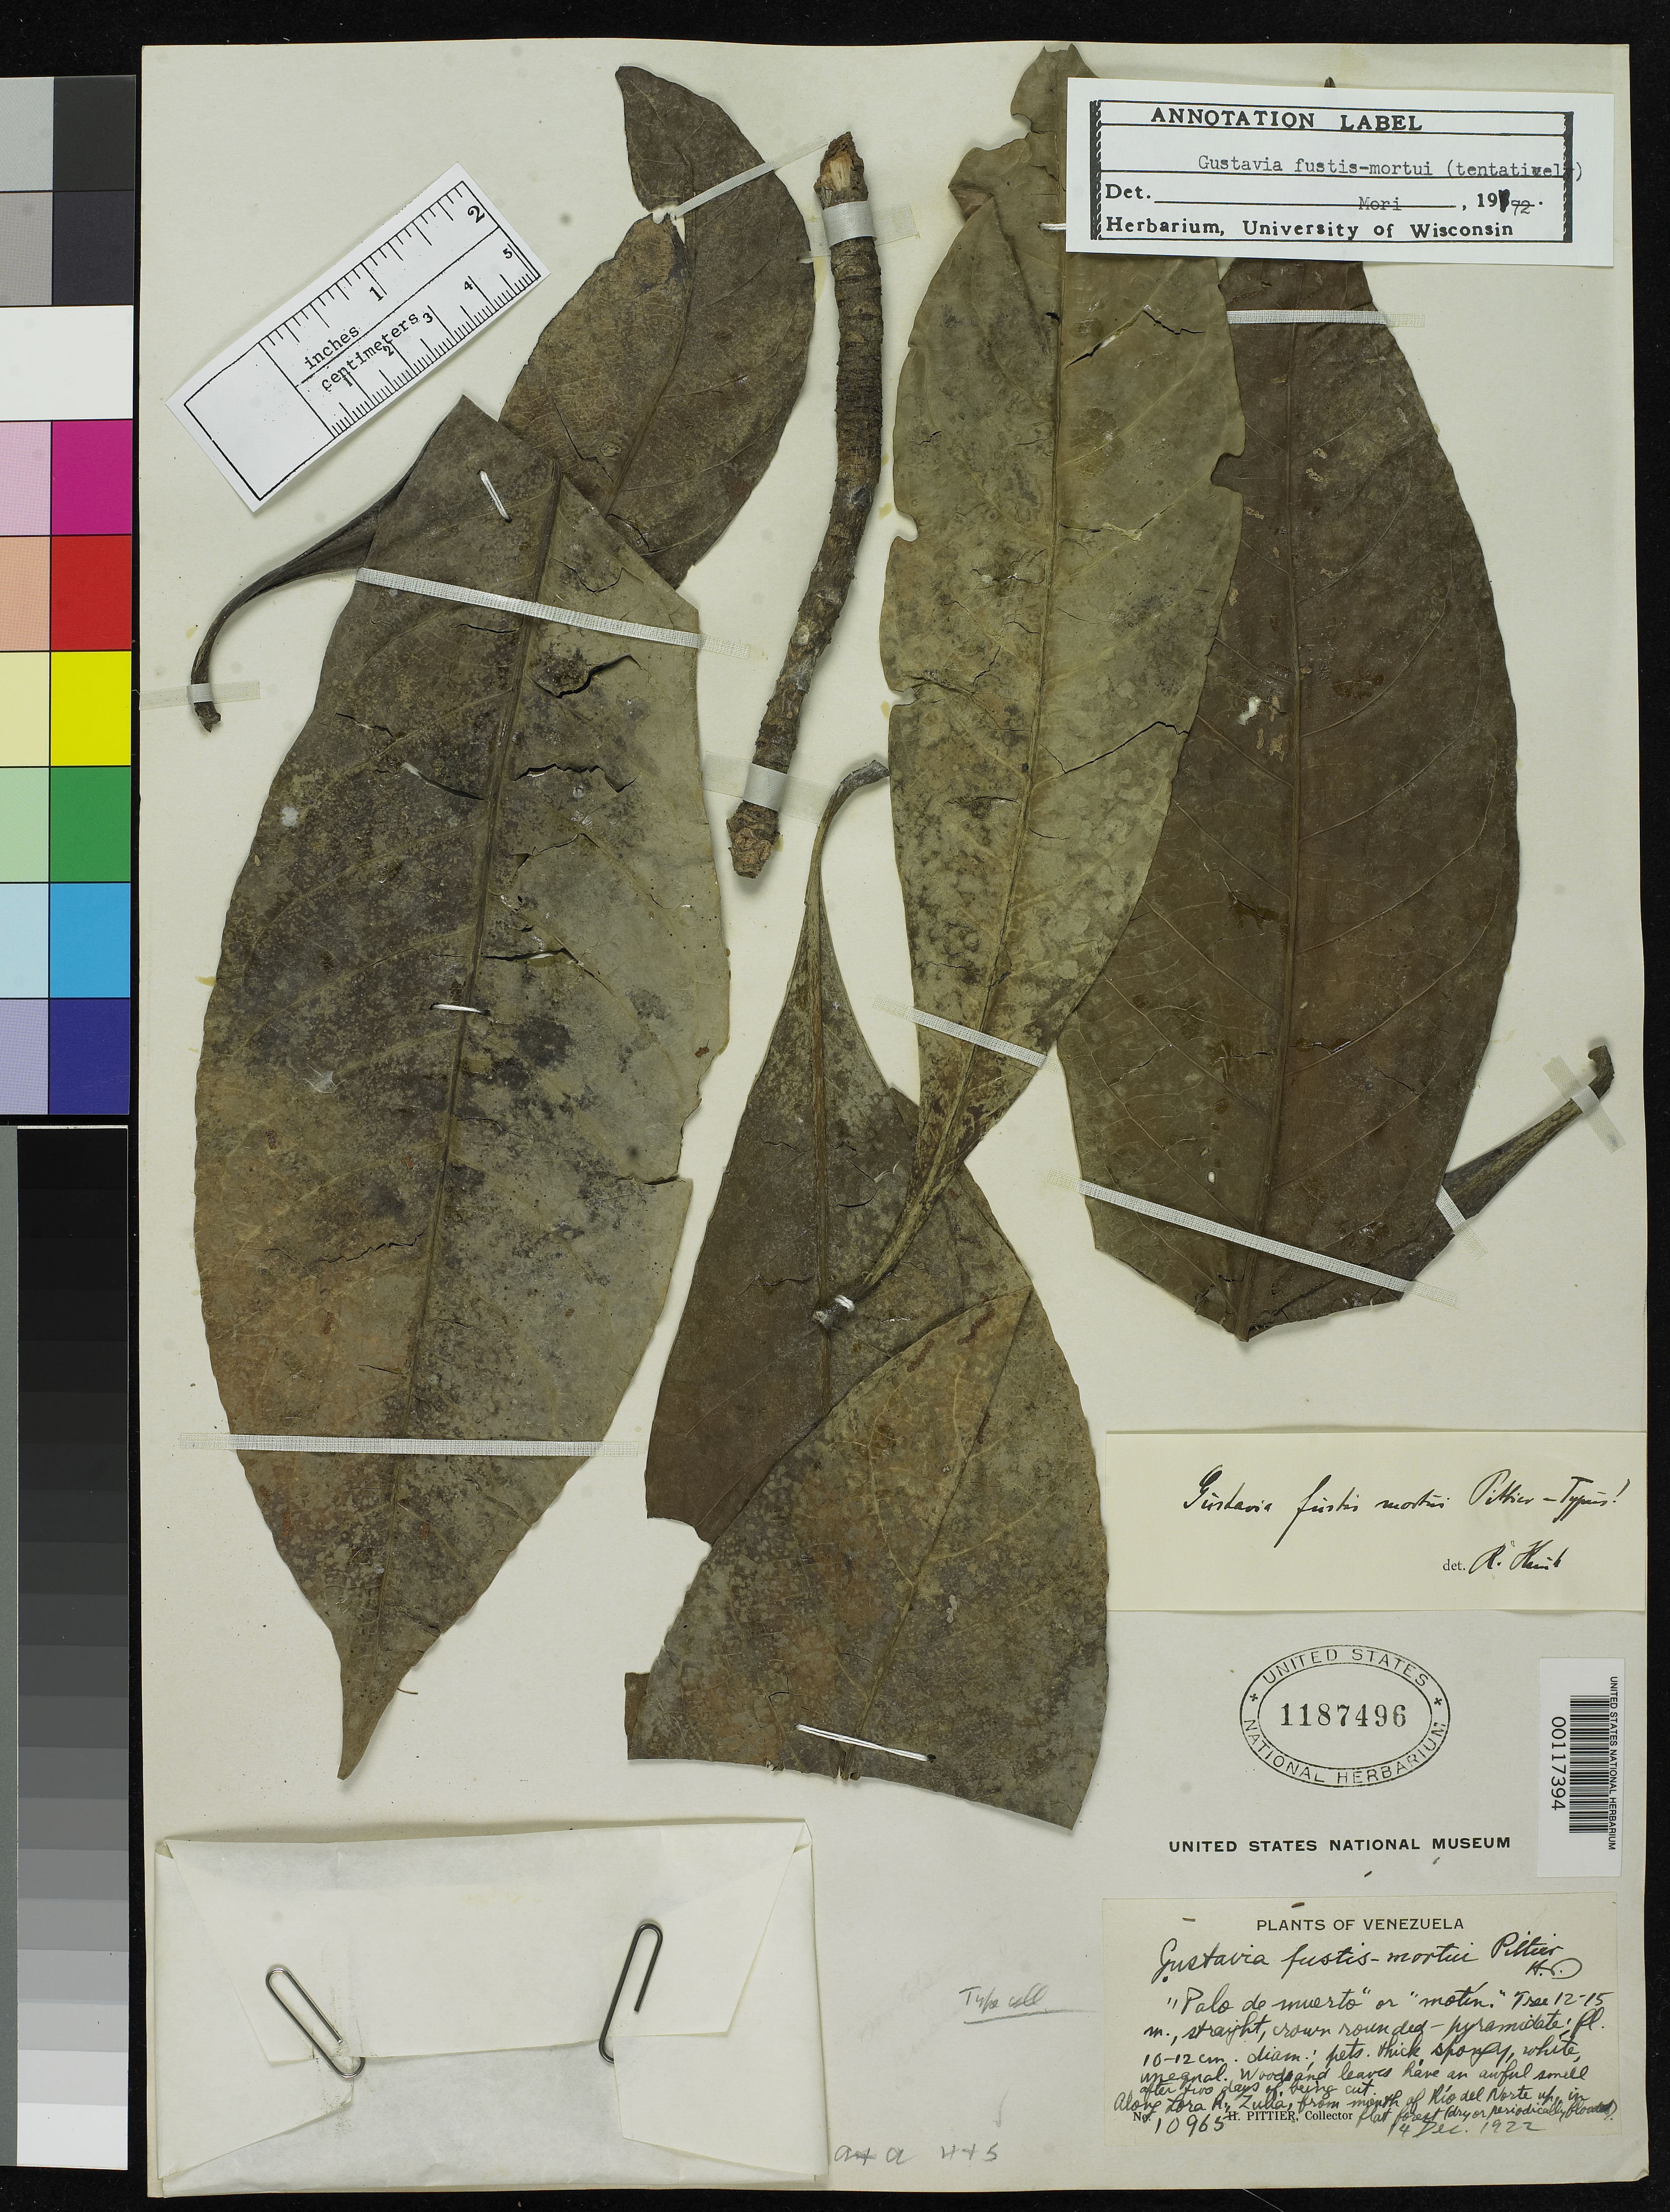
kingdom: Plantae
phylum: Tracheophyta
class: Magnoliopsida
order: Ericales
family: Lecythidaceae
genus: Gustavia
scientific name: Gustavia fustis-mortui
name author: Pittier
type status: Type Collection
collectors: H. F. Pittier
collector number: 10965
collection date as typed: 03 Apr 1889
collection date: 1889-04-03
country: Mexico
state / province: Veracruz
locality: Near Jatapa.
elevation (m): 1036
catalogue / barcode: US 1187496